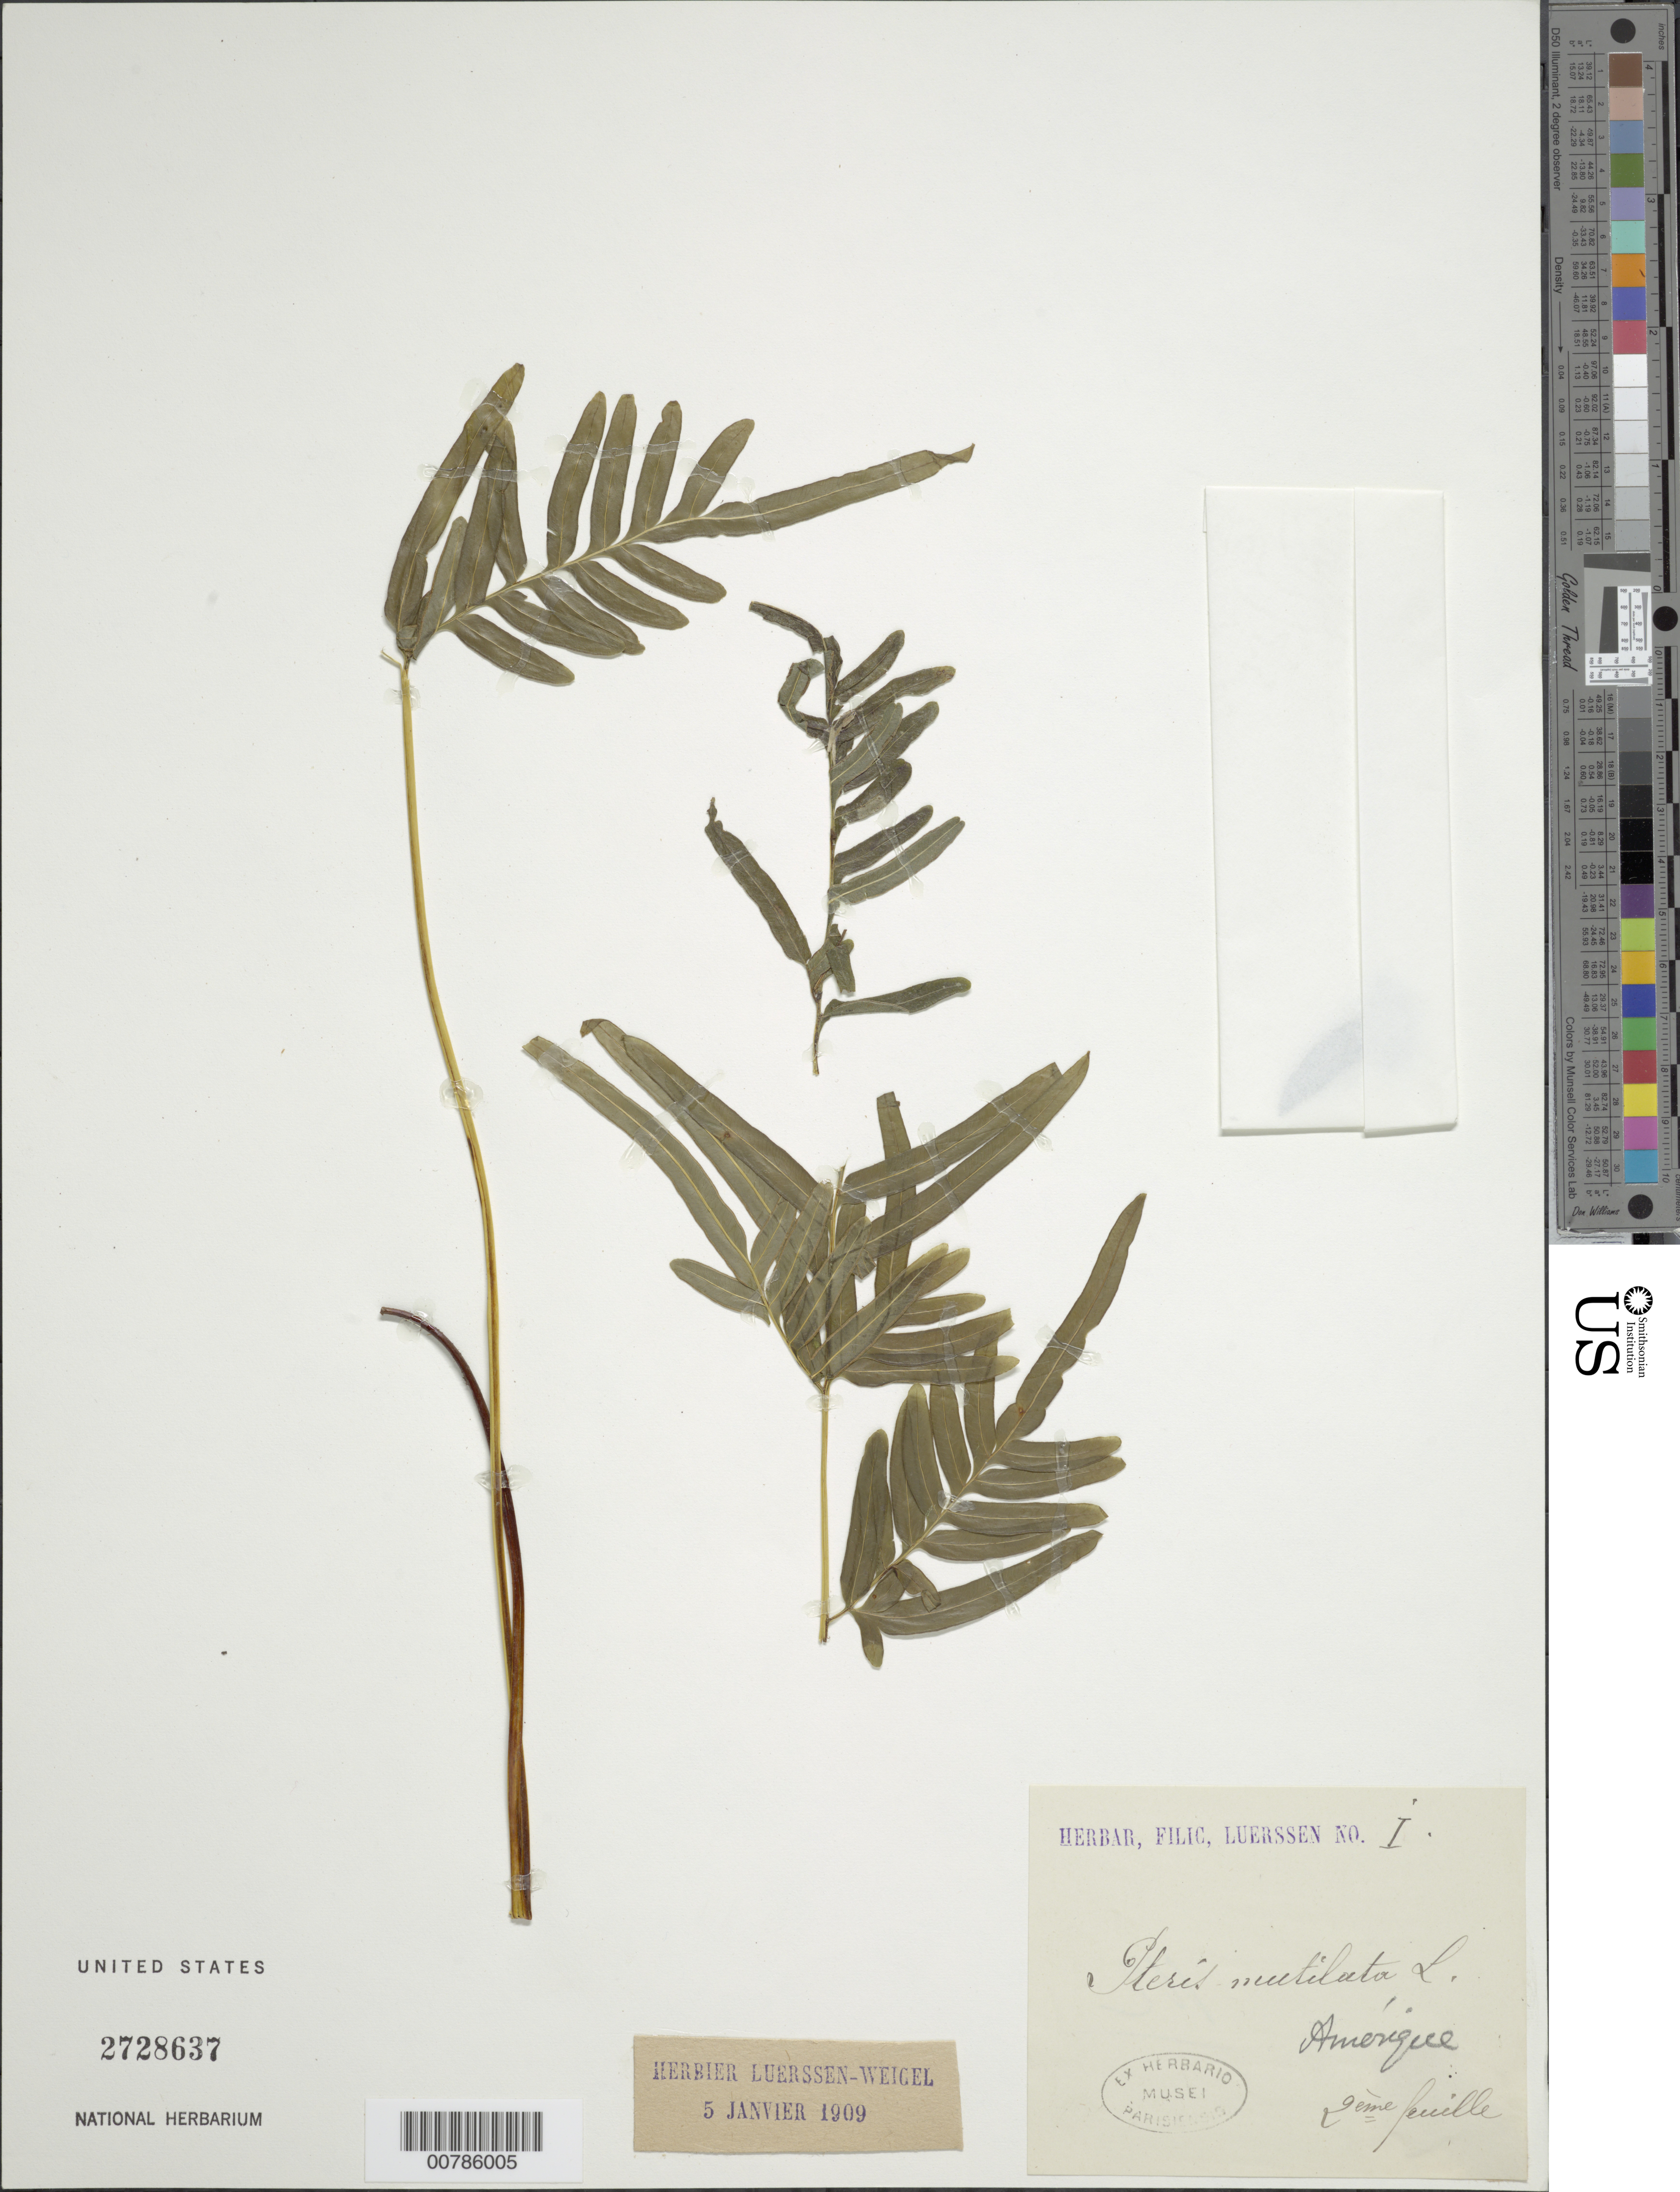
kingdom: Plantae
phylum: Tracheophyta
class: Polypodiopsida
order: Polypodiales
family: Pteridaceae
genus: Pteris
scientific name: Pteris mutilata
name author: L.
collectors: ex herb. Filic Luerssen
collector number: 1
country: United States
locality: Amerique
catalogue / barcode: US 2728637